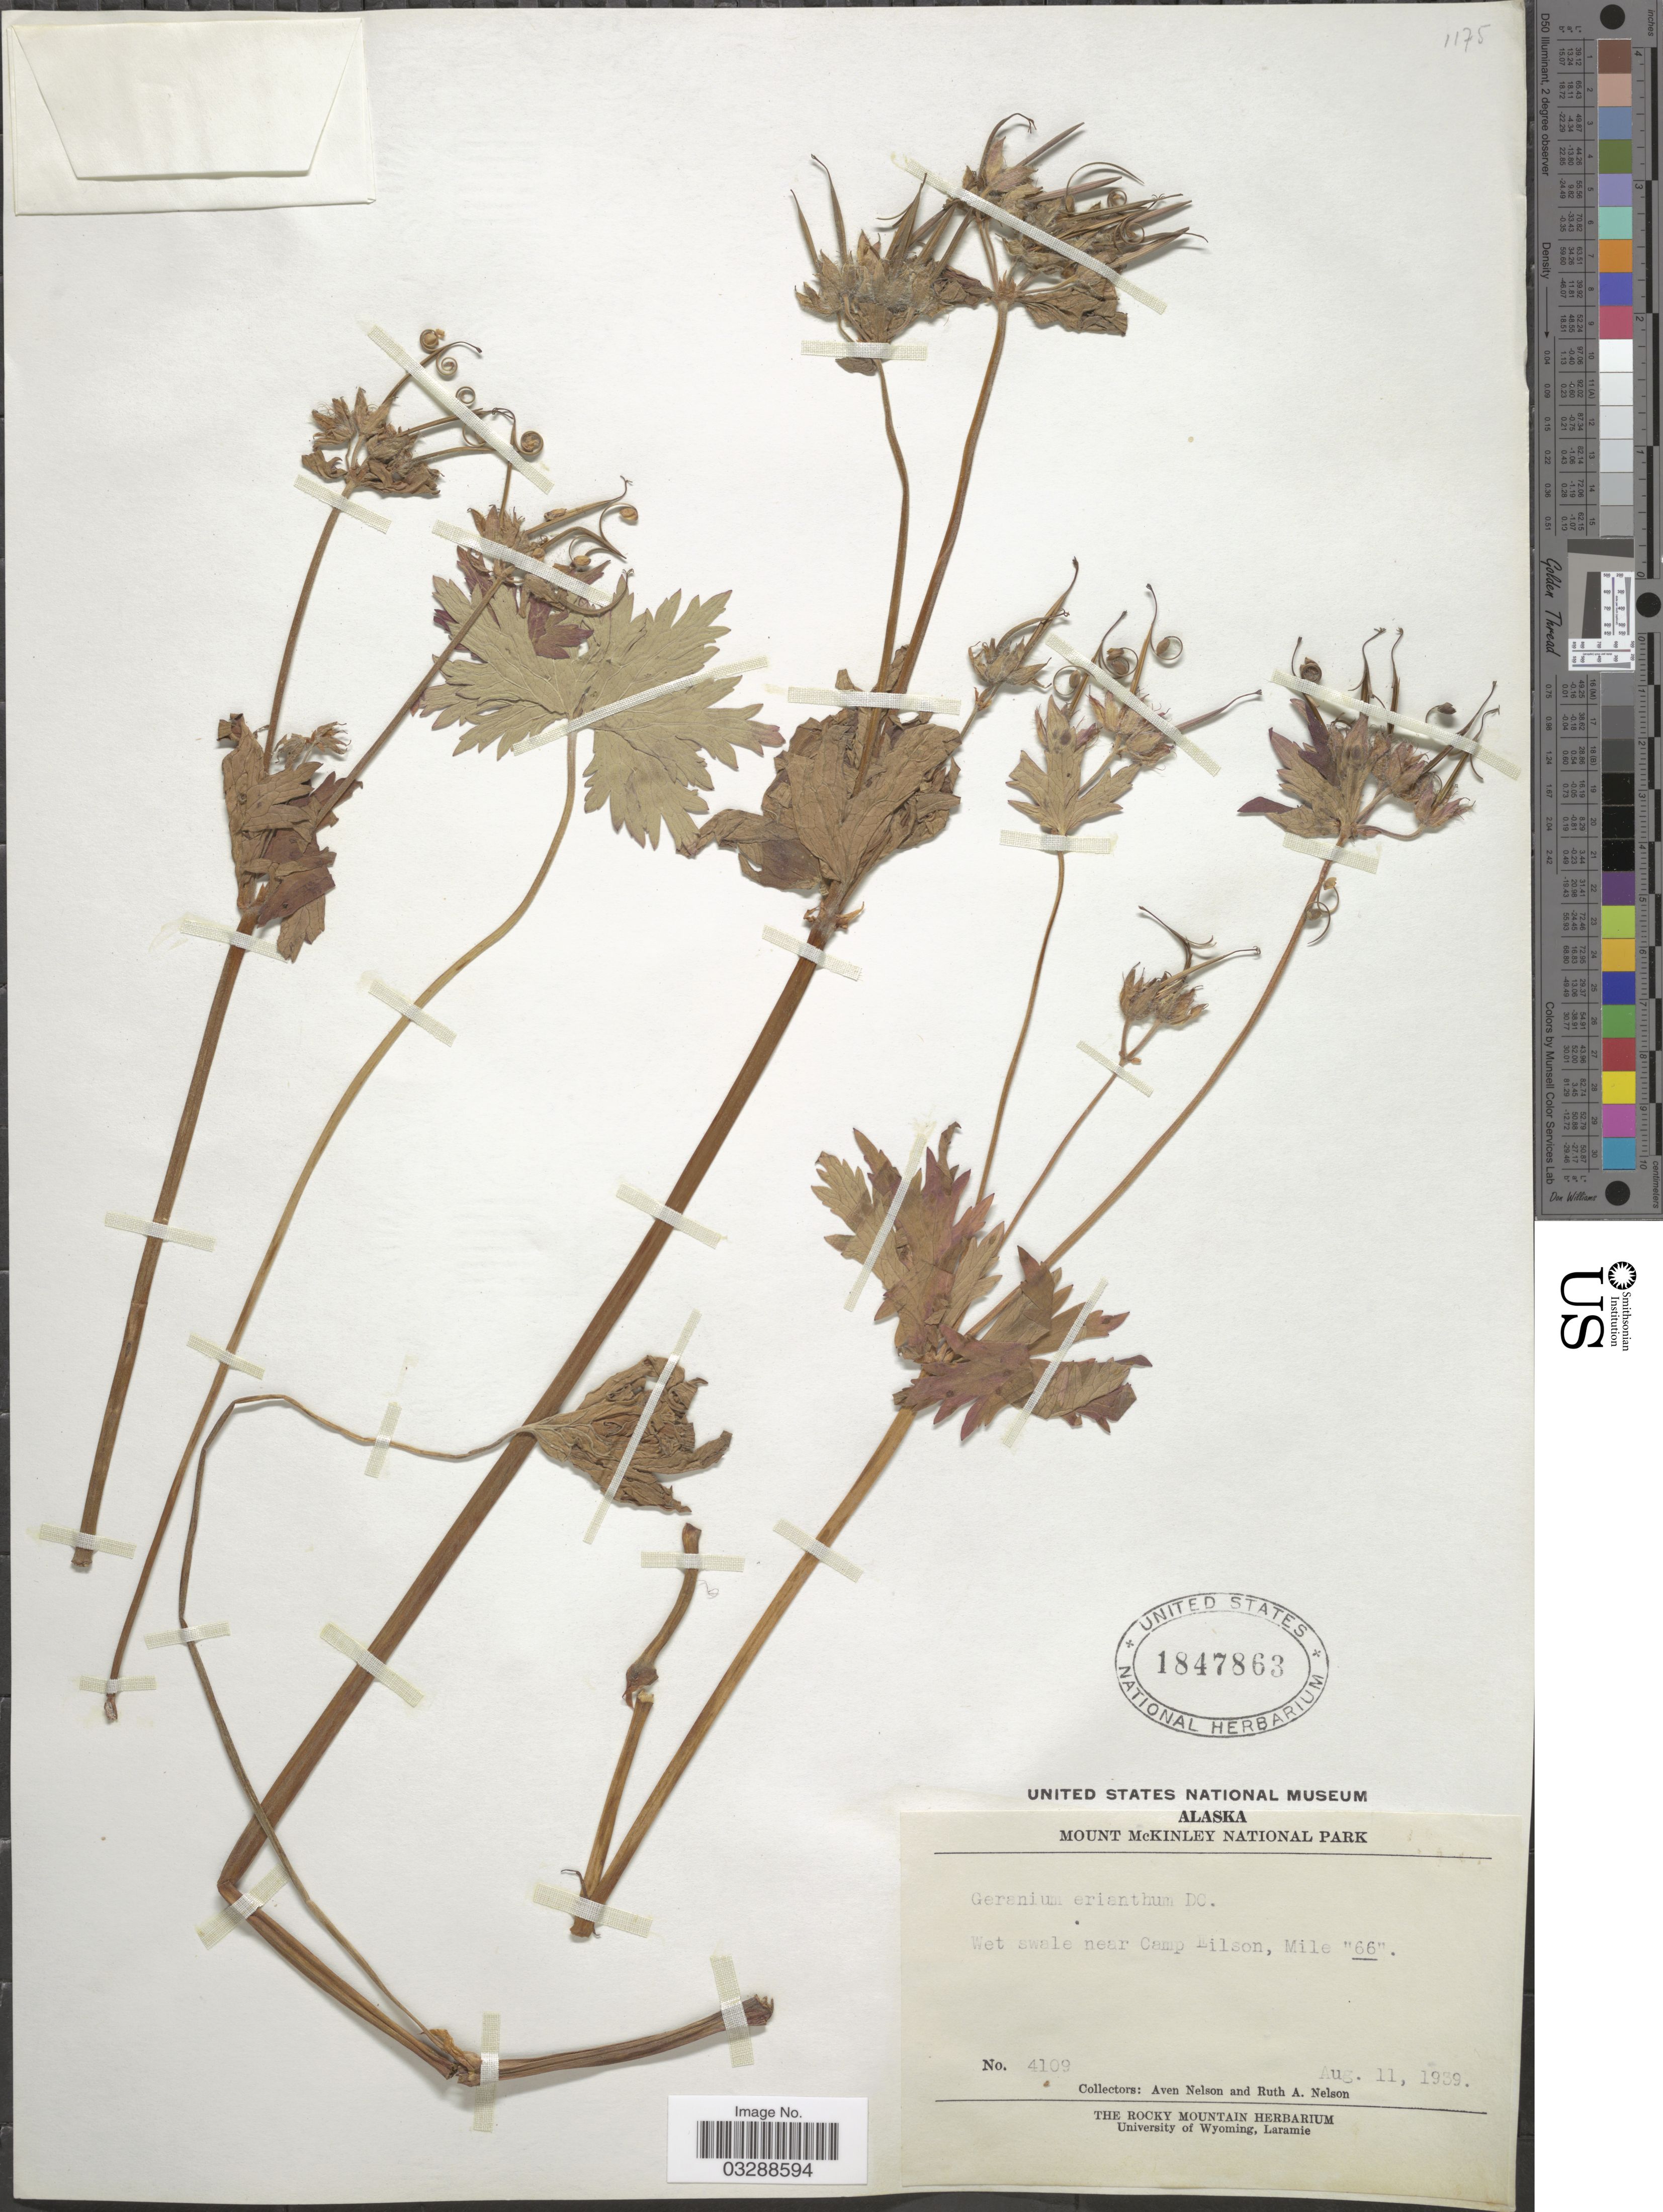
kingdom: Plantae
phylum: Tracheophyta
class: Magnoliopsida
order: Geraniales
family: Geraniaceae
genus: Geranium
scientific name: Geranium erianthum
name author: DC.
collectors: A. Nelson & R. A. Nelson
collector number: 4109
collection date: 1939-08-11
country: United States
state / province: Alaska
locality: Mount McKinley National Park, wet swale near Camp Eilson, Mile "66".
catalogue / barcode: US 1847863